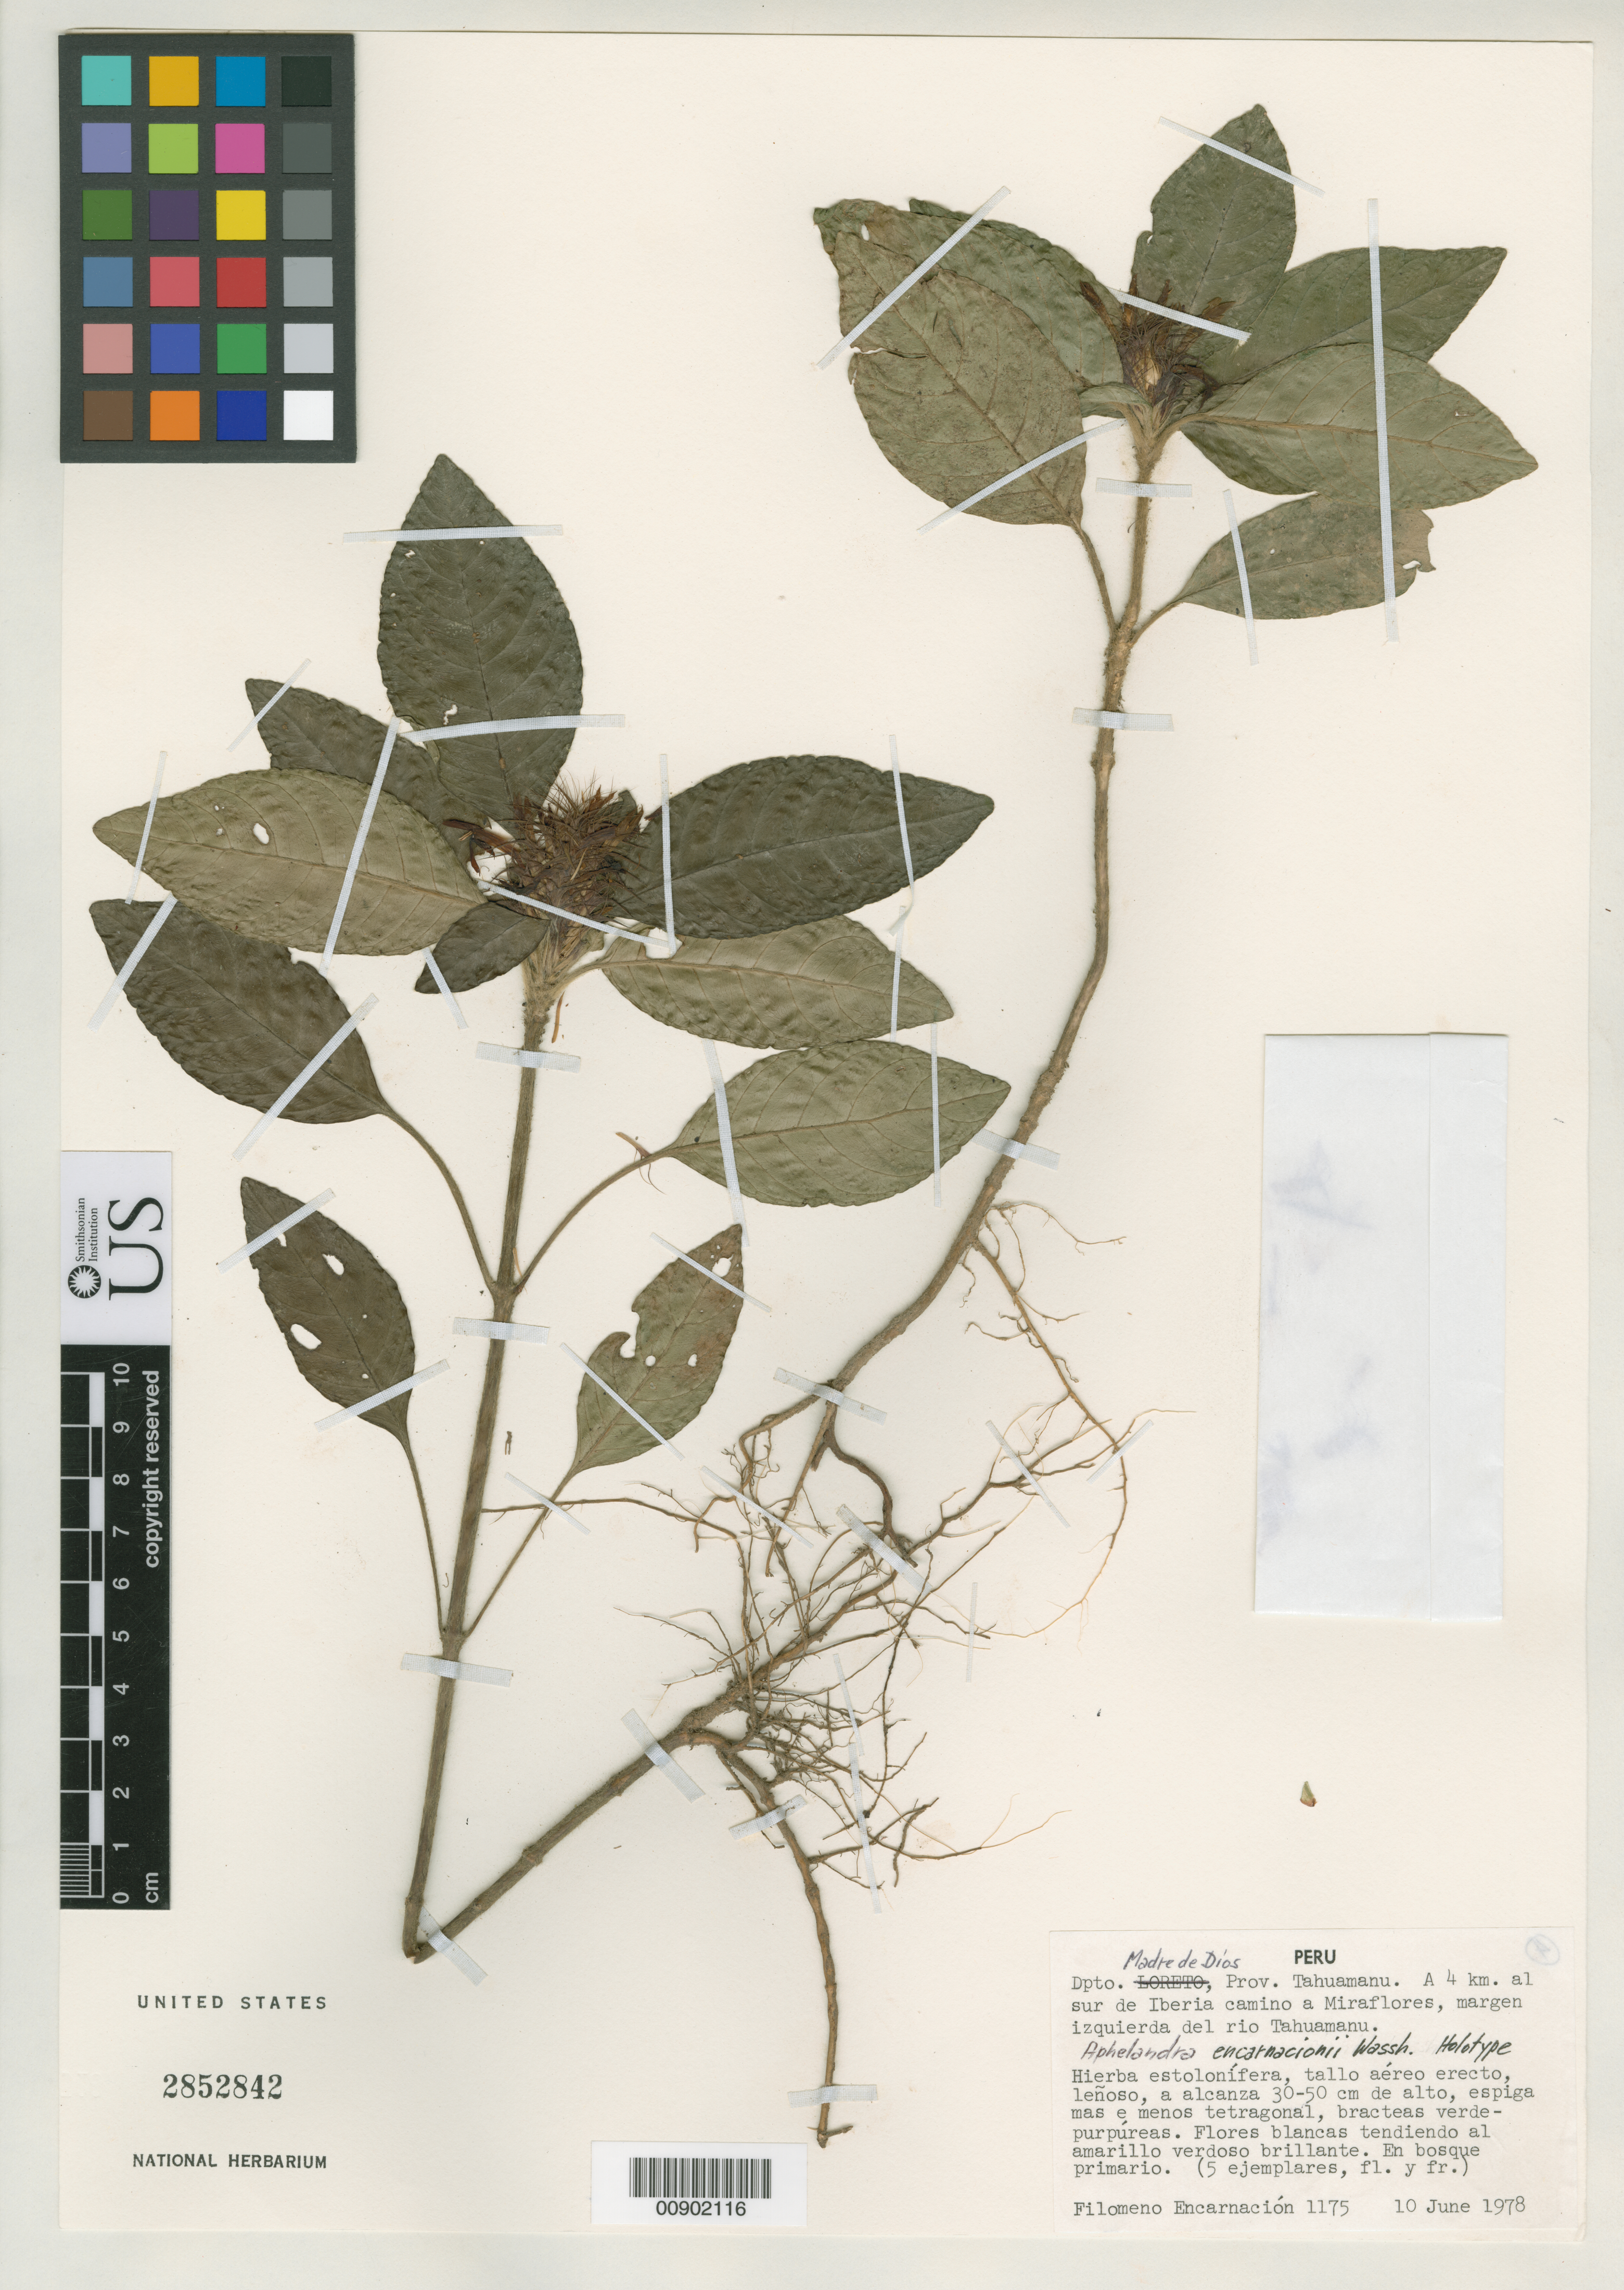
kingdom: Plantae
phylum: Tracheophyta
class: Magnoliopsida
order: Lamiales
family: Acanthaceae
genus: Aphelandra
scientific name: Aphelandra encarnacionii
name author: Wassh.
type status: Holotype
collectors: F. Encarnación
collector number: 1175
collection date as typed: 10 Jun 1978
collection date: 1978-06-10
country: Peru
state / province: Madre de Dios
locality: Dpto. "Loreto" [Madre de Dios], Prov. Tahuamanu. A 4 km al sur de Iberia camino a Miraflores, margen izquierda del rio Tahuamanu.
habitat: En bosque primario.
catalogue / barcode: US 2852842